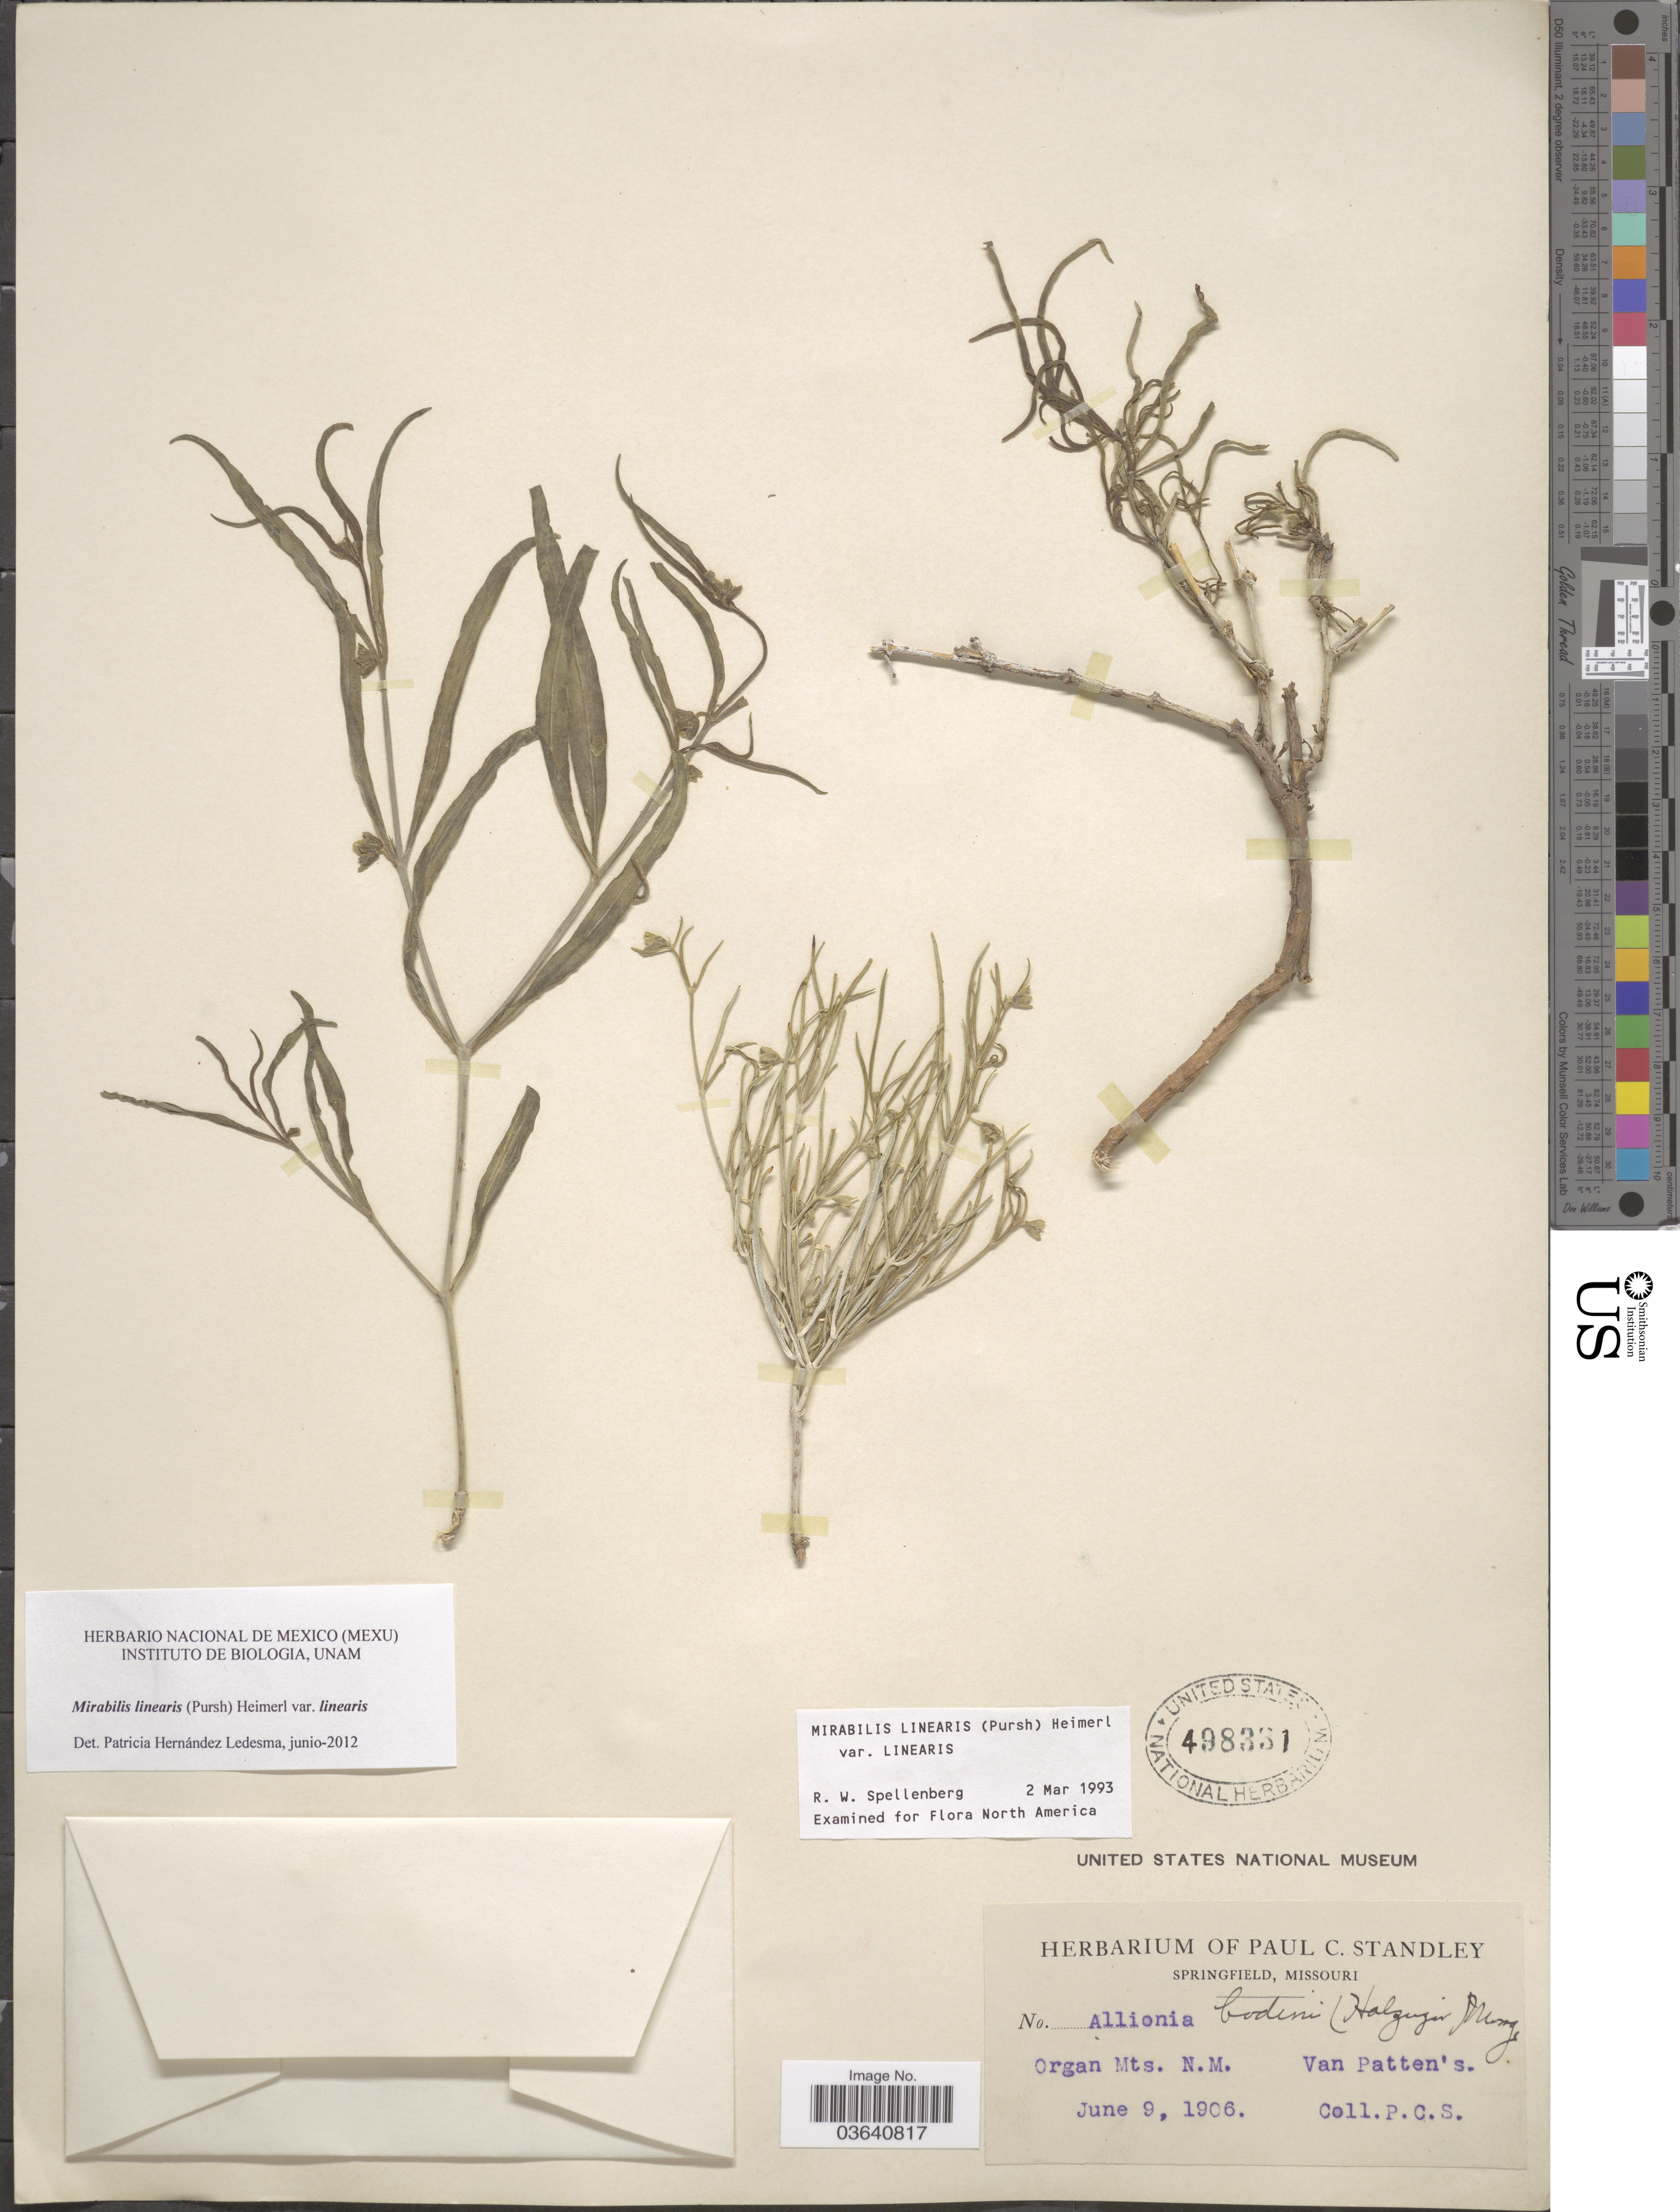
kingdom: Plantae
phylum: Tracheophyta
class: Magnoliopsida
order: Caryophyllales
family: Nyctaginaceae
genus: Mirabilis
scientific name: Mirabilis linearis var. linearis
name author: (Pursh) Heimerl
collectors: P. C. Standley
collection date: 1906-06-09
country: United States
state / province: New Mexico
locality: Organ Mts. Van Patten's.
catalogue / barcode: US 498331